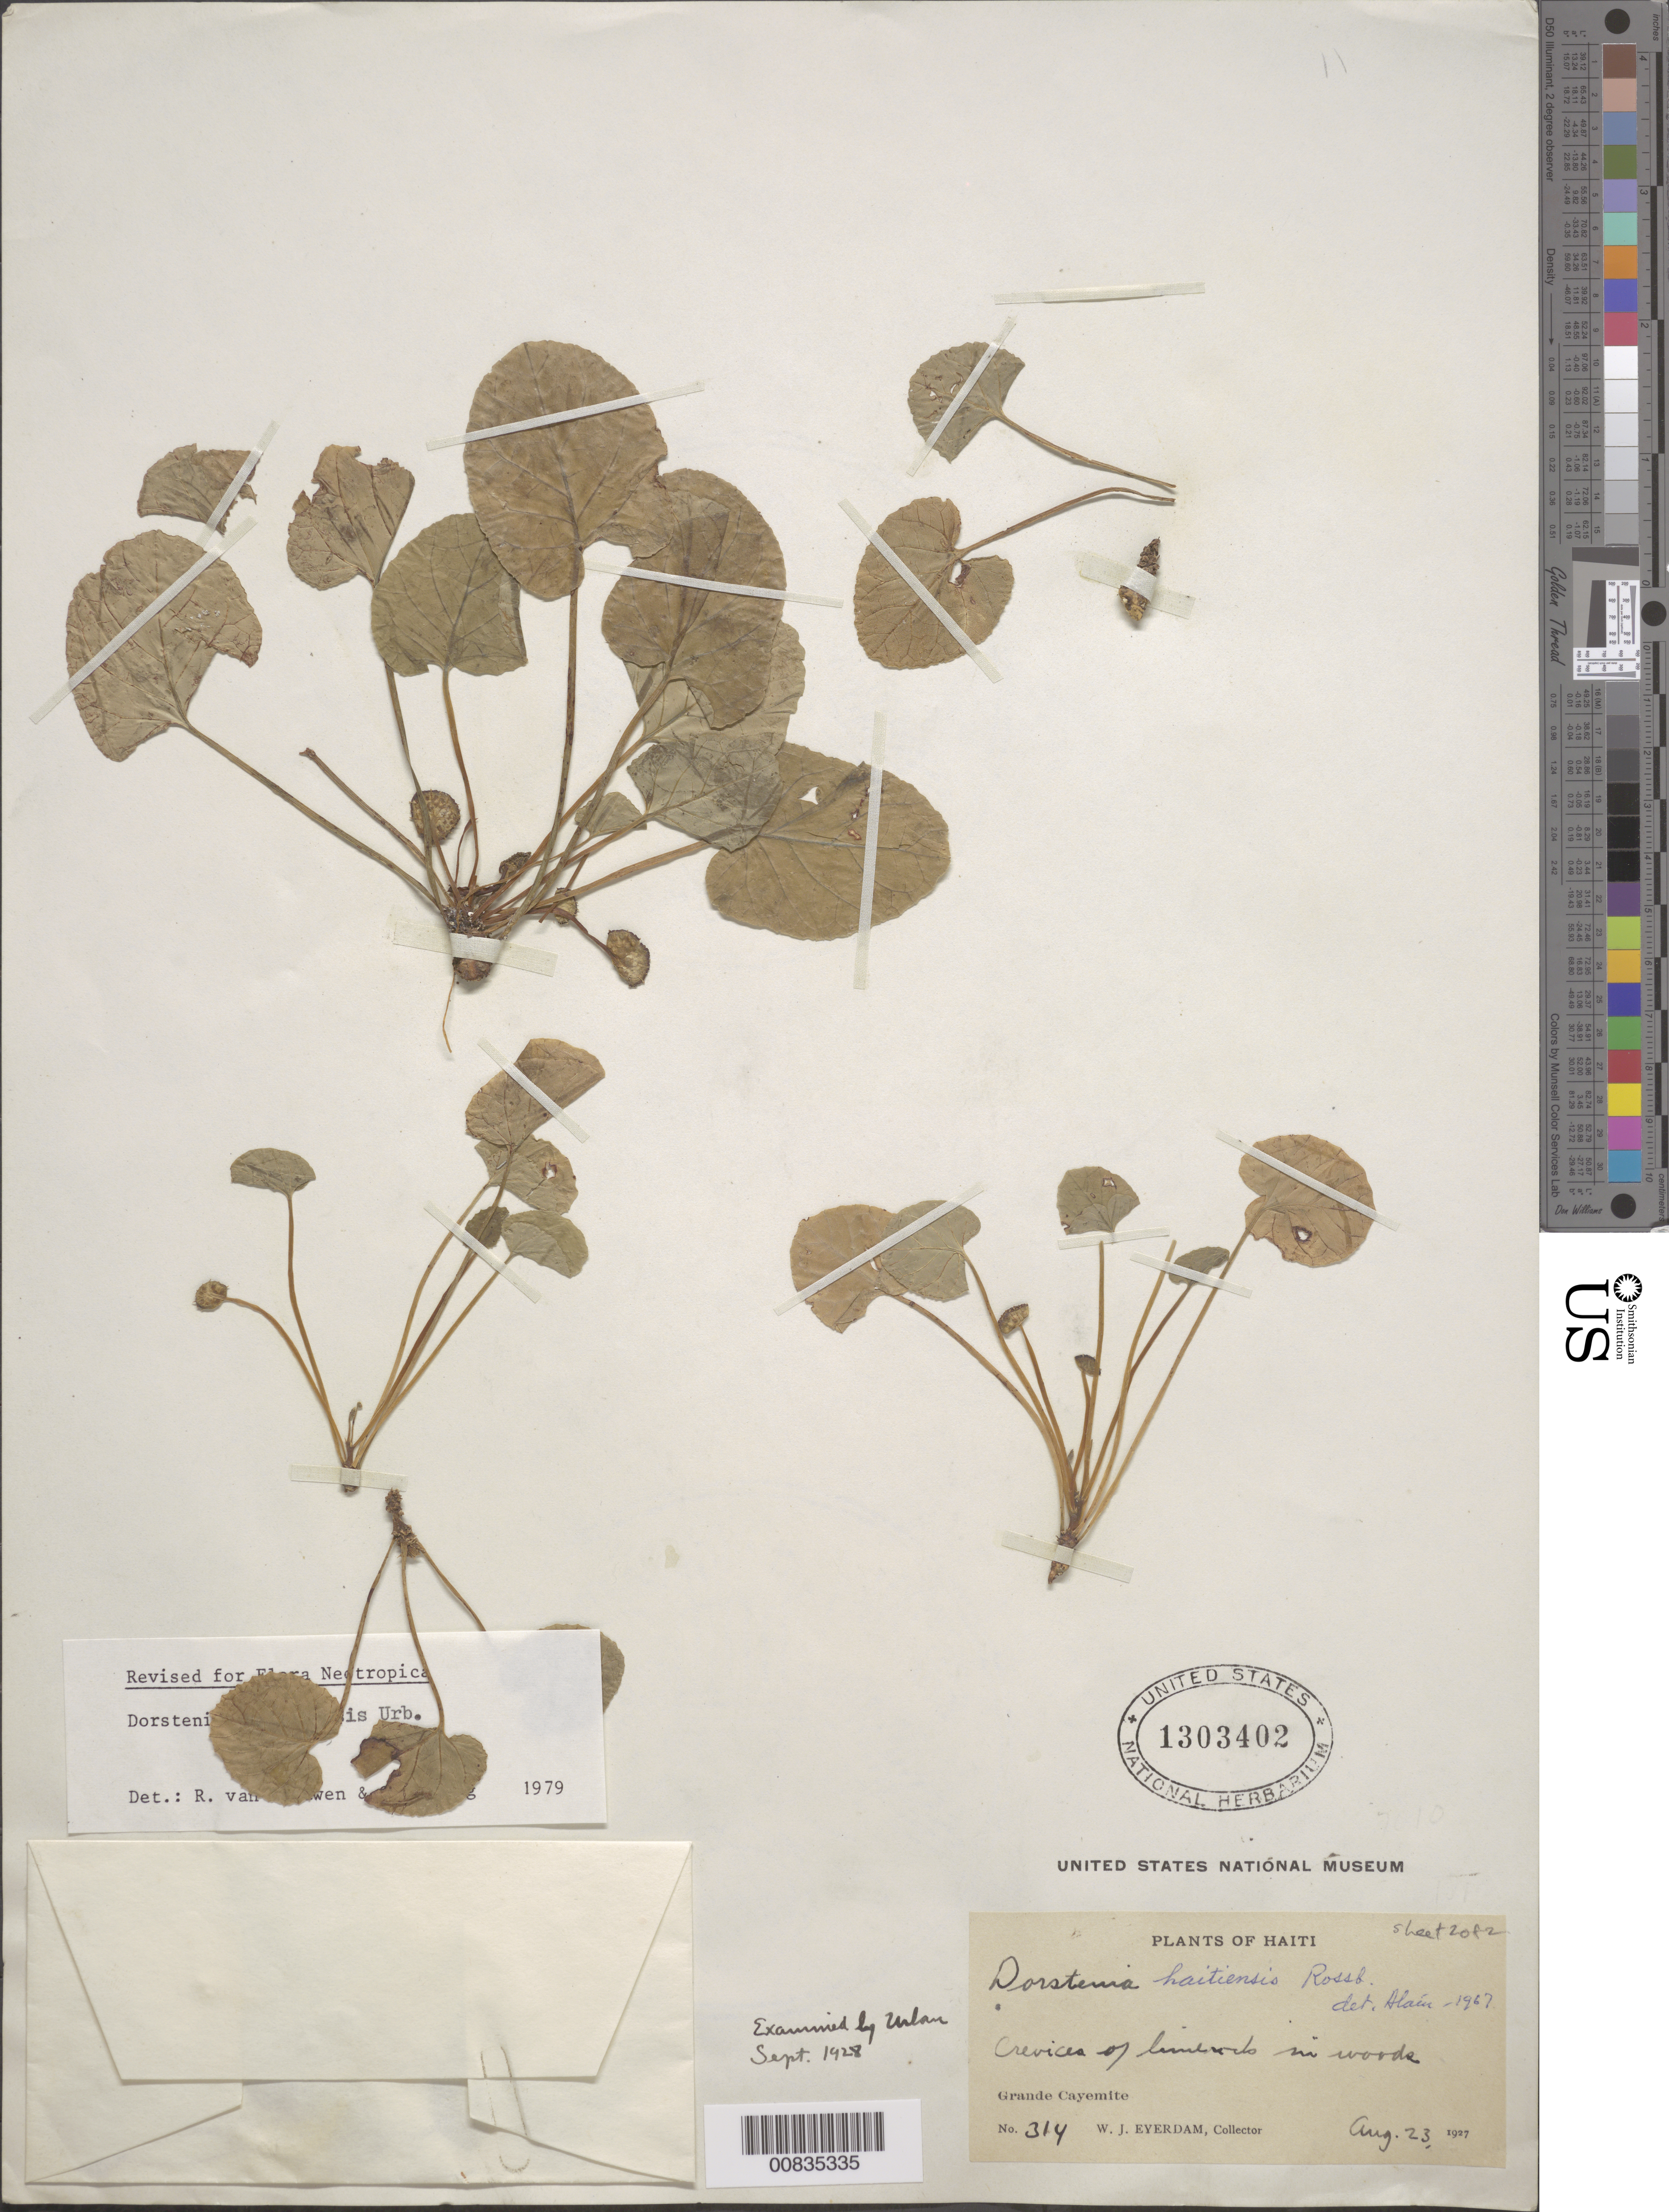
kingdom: Plantae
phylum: Tracheophyta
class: Magnoliopsida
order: Rosales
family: Moraceae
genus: Dorstenia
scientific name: Dorstenia caimitensis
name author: Urb.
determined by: Berg, C. C.; Leeuwen, R. van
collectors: W. J. Eyerdam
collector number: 314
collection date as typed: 23 Aug 1927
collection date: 1927-08-23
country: Haiti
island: Grande Cayemite I.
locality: Grande Cayemite.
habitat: Crevices of limerock in woods.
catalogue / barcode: US 1303402